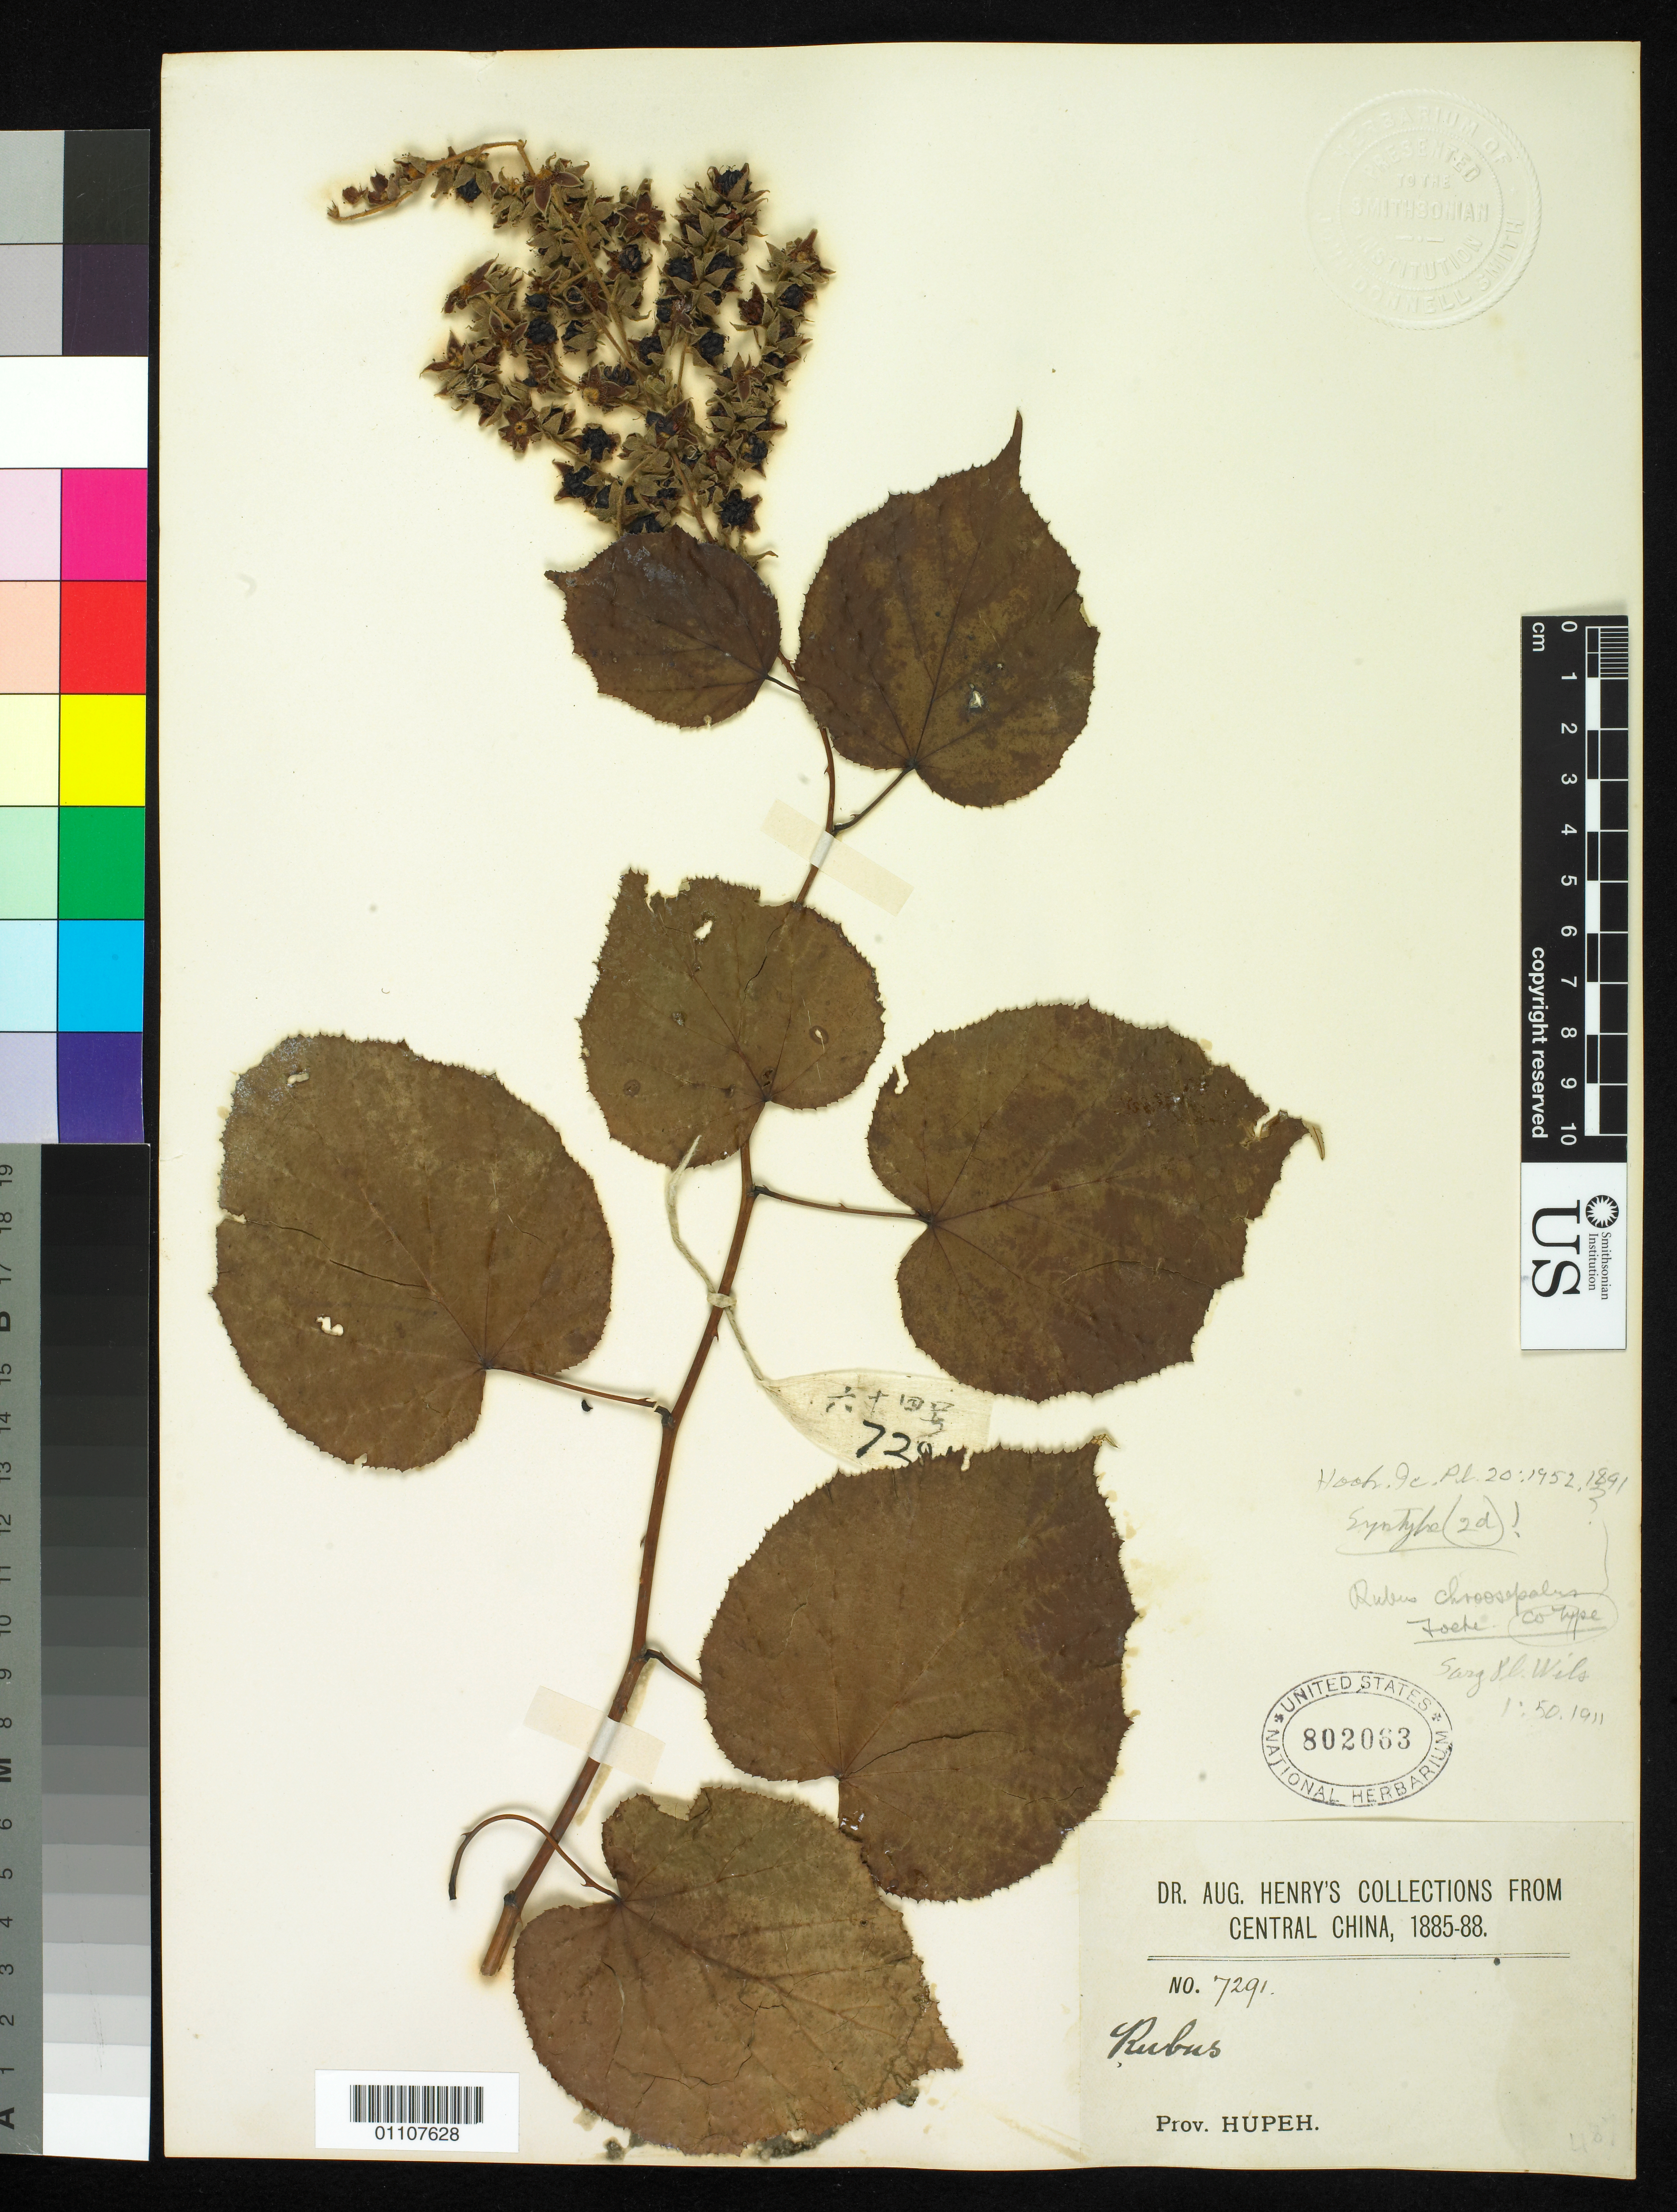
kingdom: Plantae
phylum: Tracheophyta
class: Magnoliopsida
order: Rosales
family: Rosaceae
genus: Rubus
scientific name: Rubus chroosepalus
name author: Focke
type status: Syntype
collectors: A. Henry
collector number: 7291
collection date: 1885/1888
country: China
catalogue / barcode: US 802063